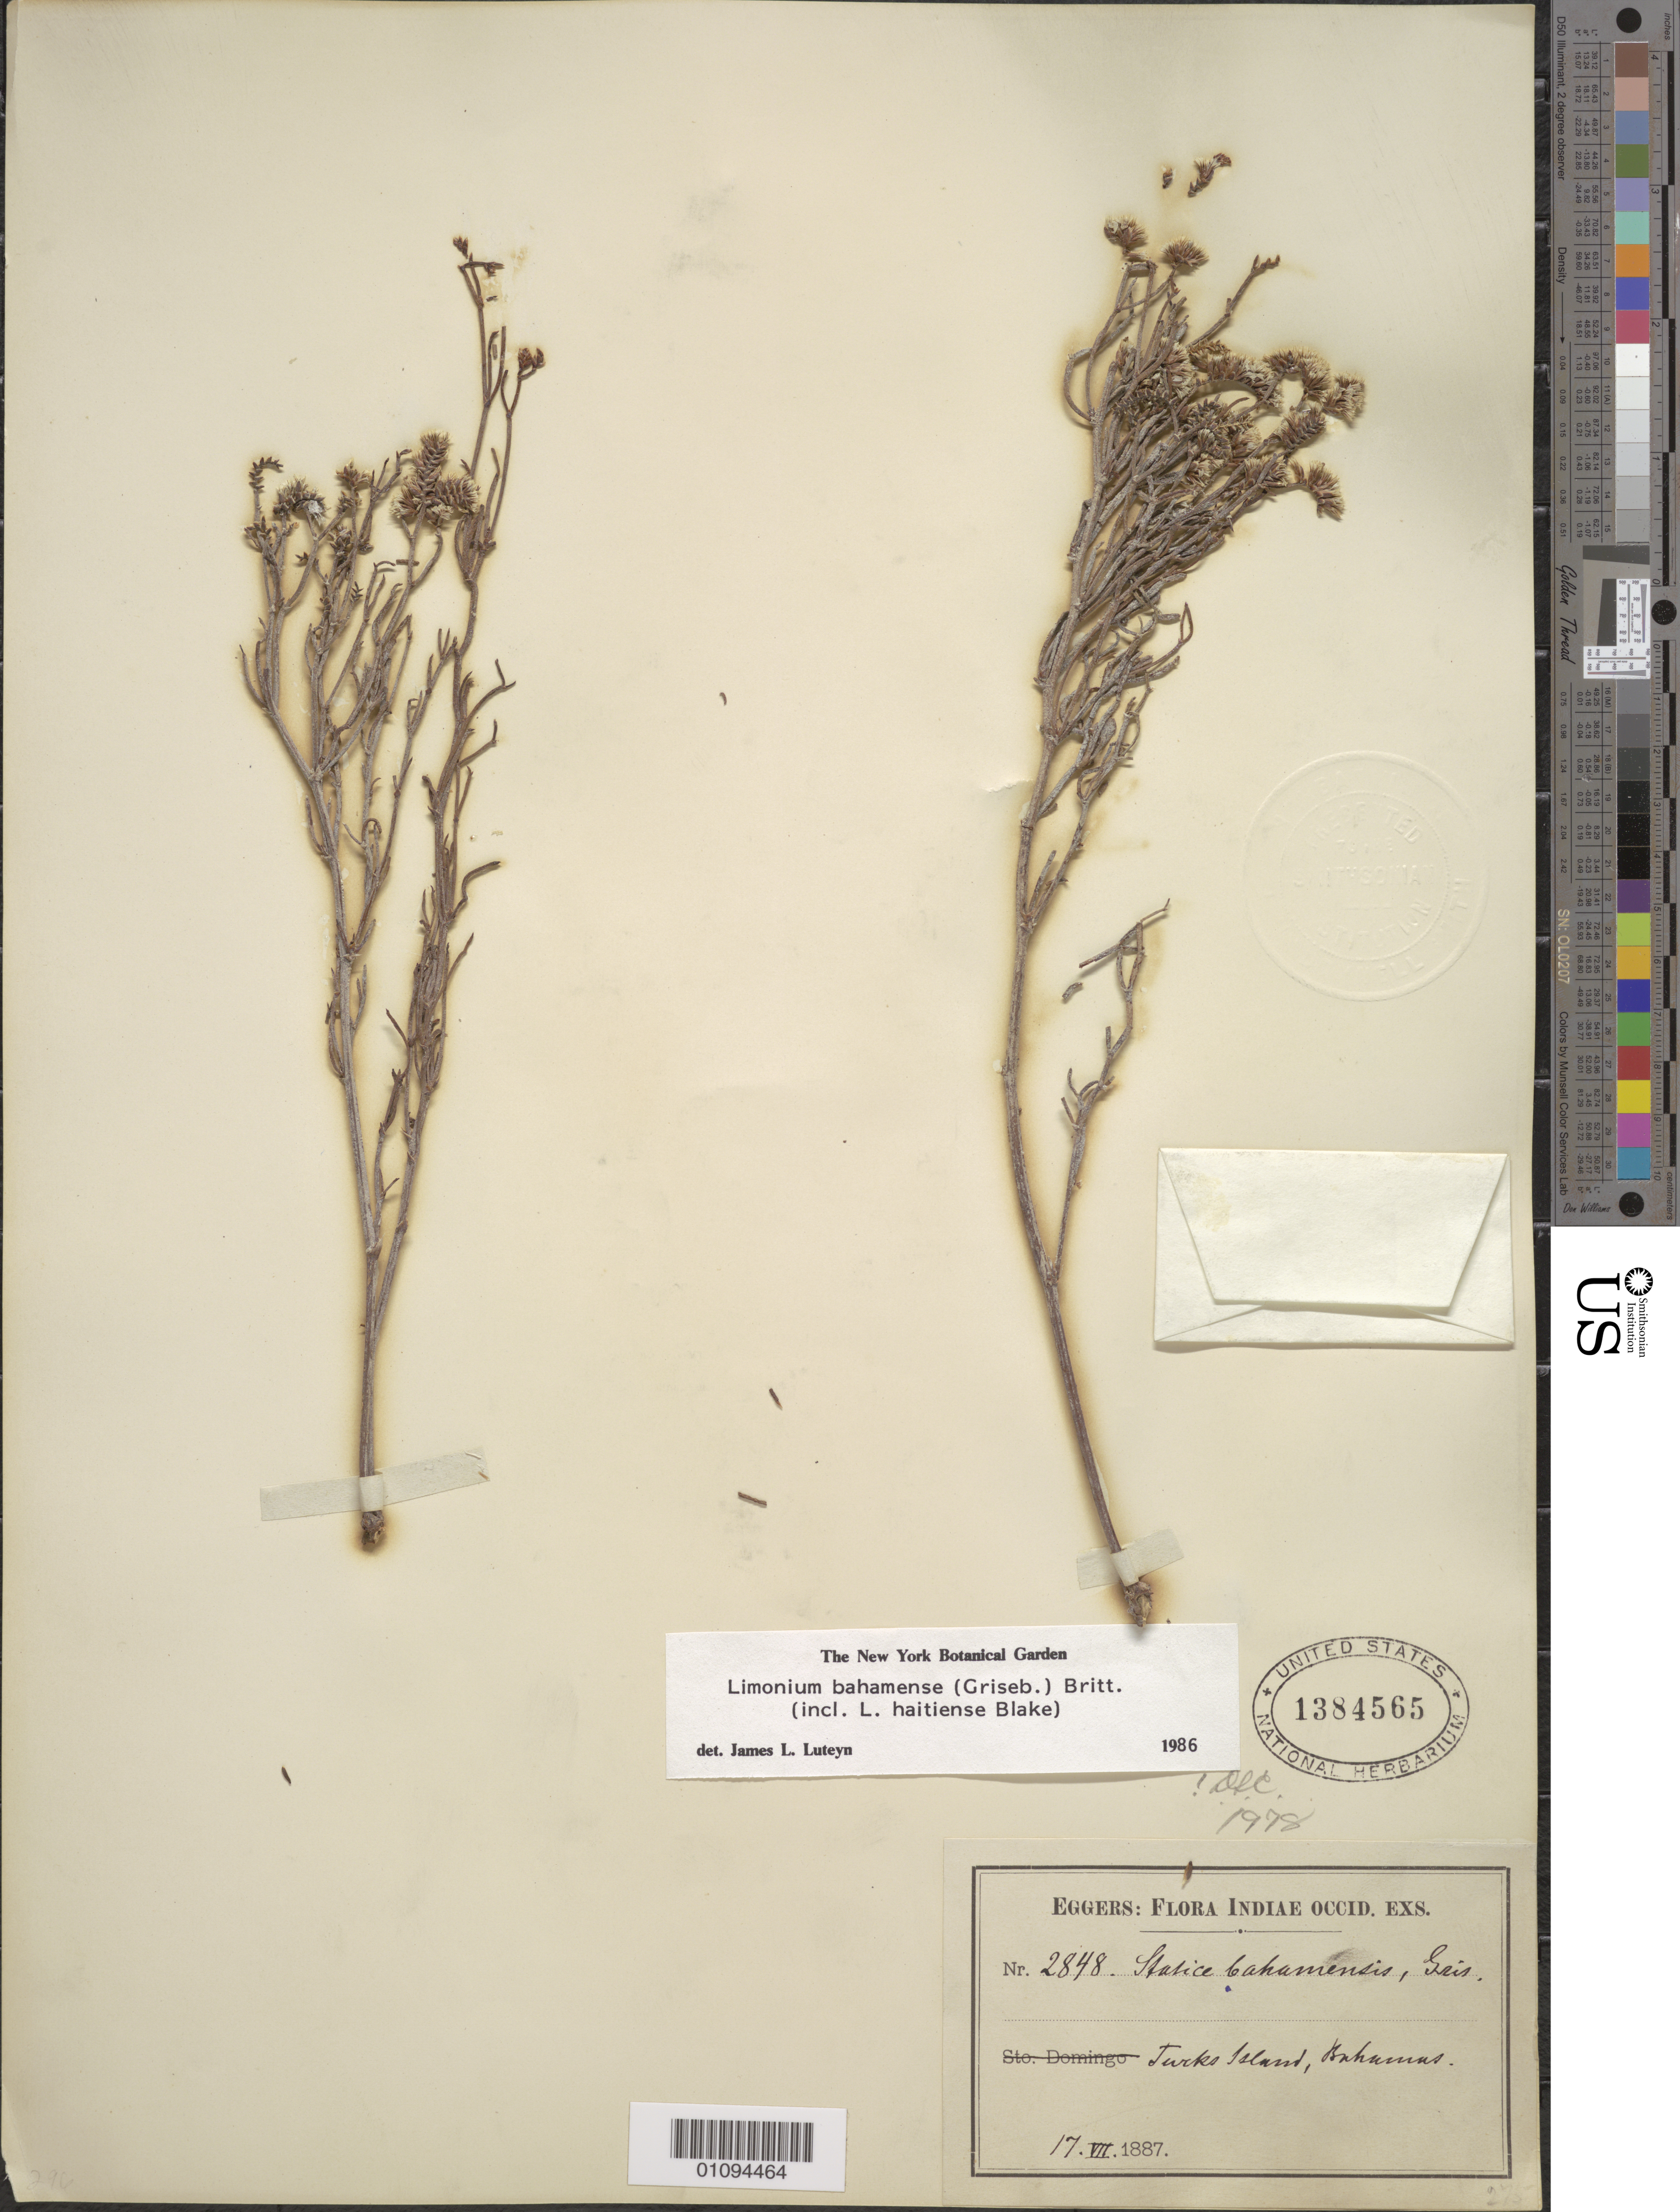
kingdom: Plantae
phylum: Tracheophyta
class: Magnoliopsida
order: Caryophyllales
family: Plumbaginaceae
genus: Limonium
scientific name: Limonium bahamense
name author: (Griseb.) Britton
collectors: H. F. A. von Eggers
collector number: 2848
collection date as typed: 17 Jul 1887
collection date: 1887-07-17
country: Turks and Caicos Islands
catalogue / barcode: US 1384565